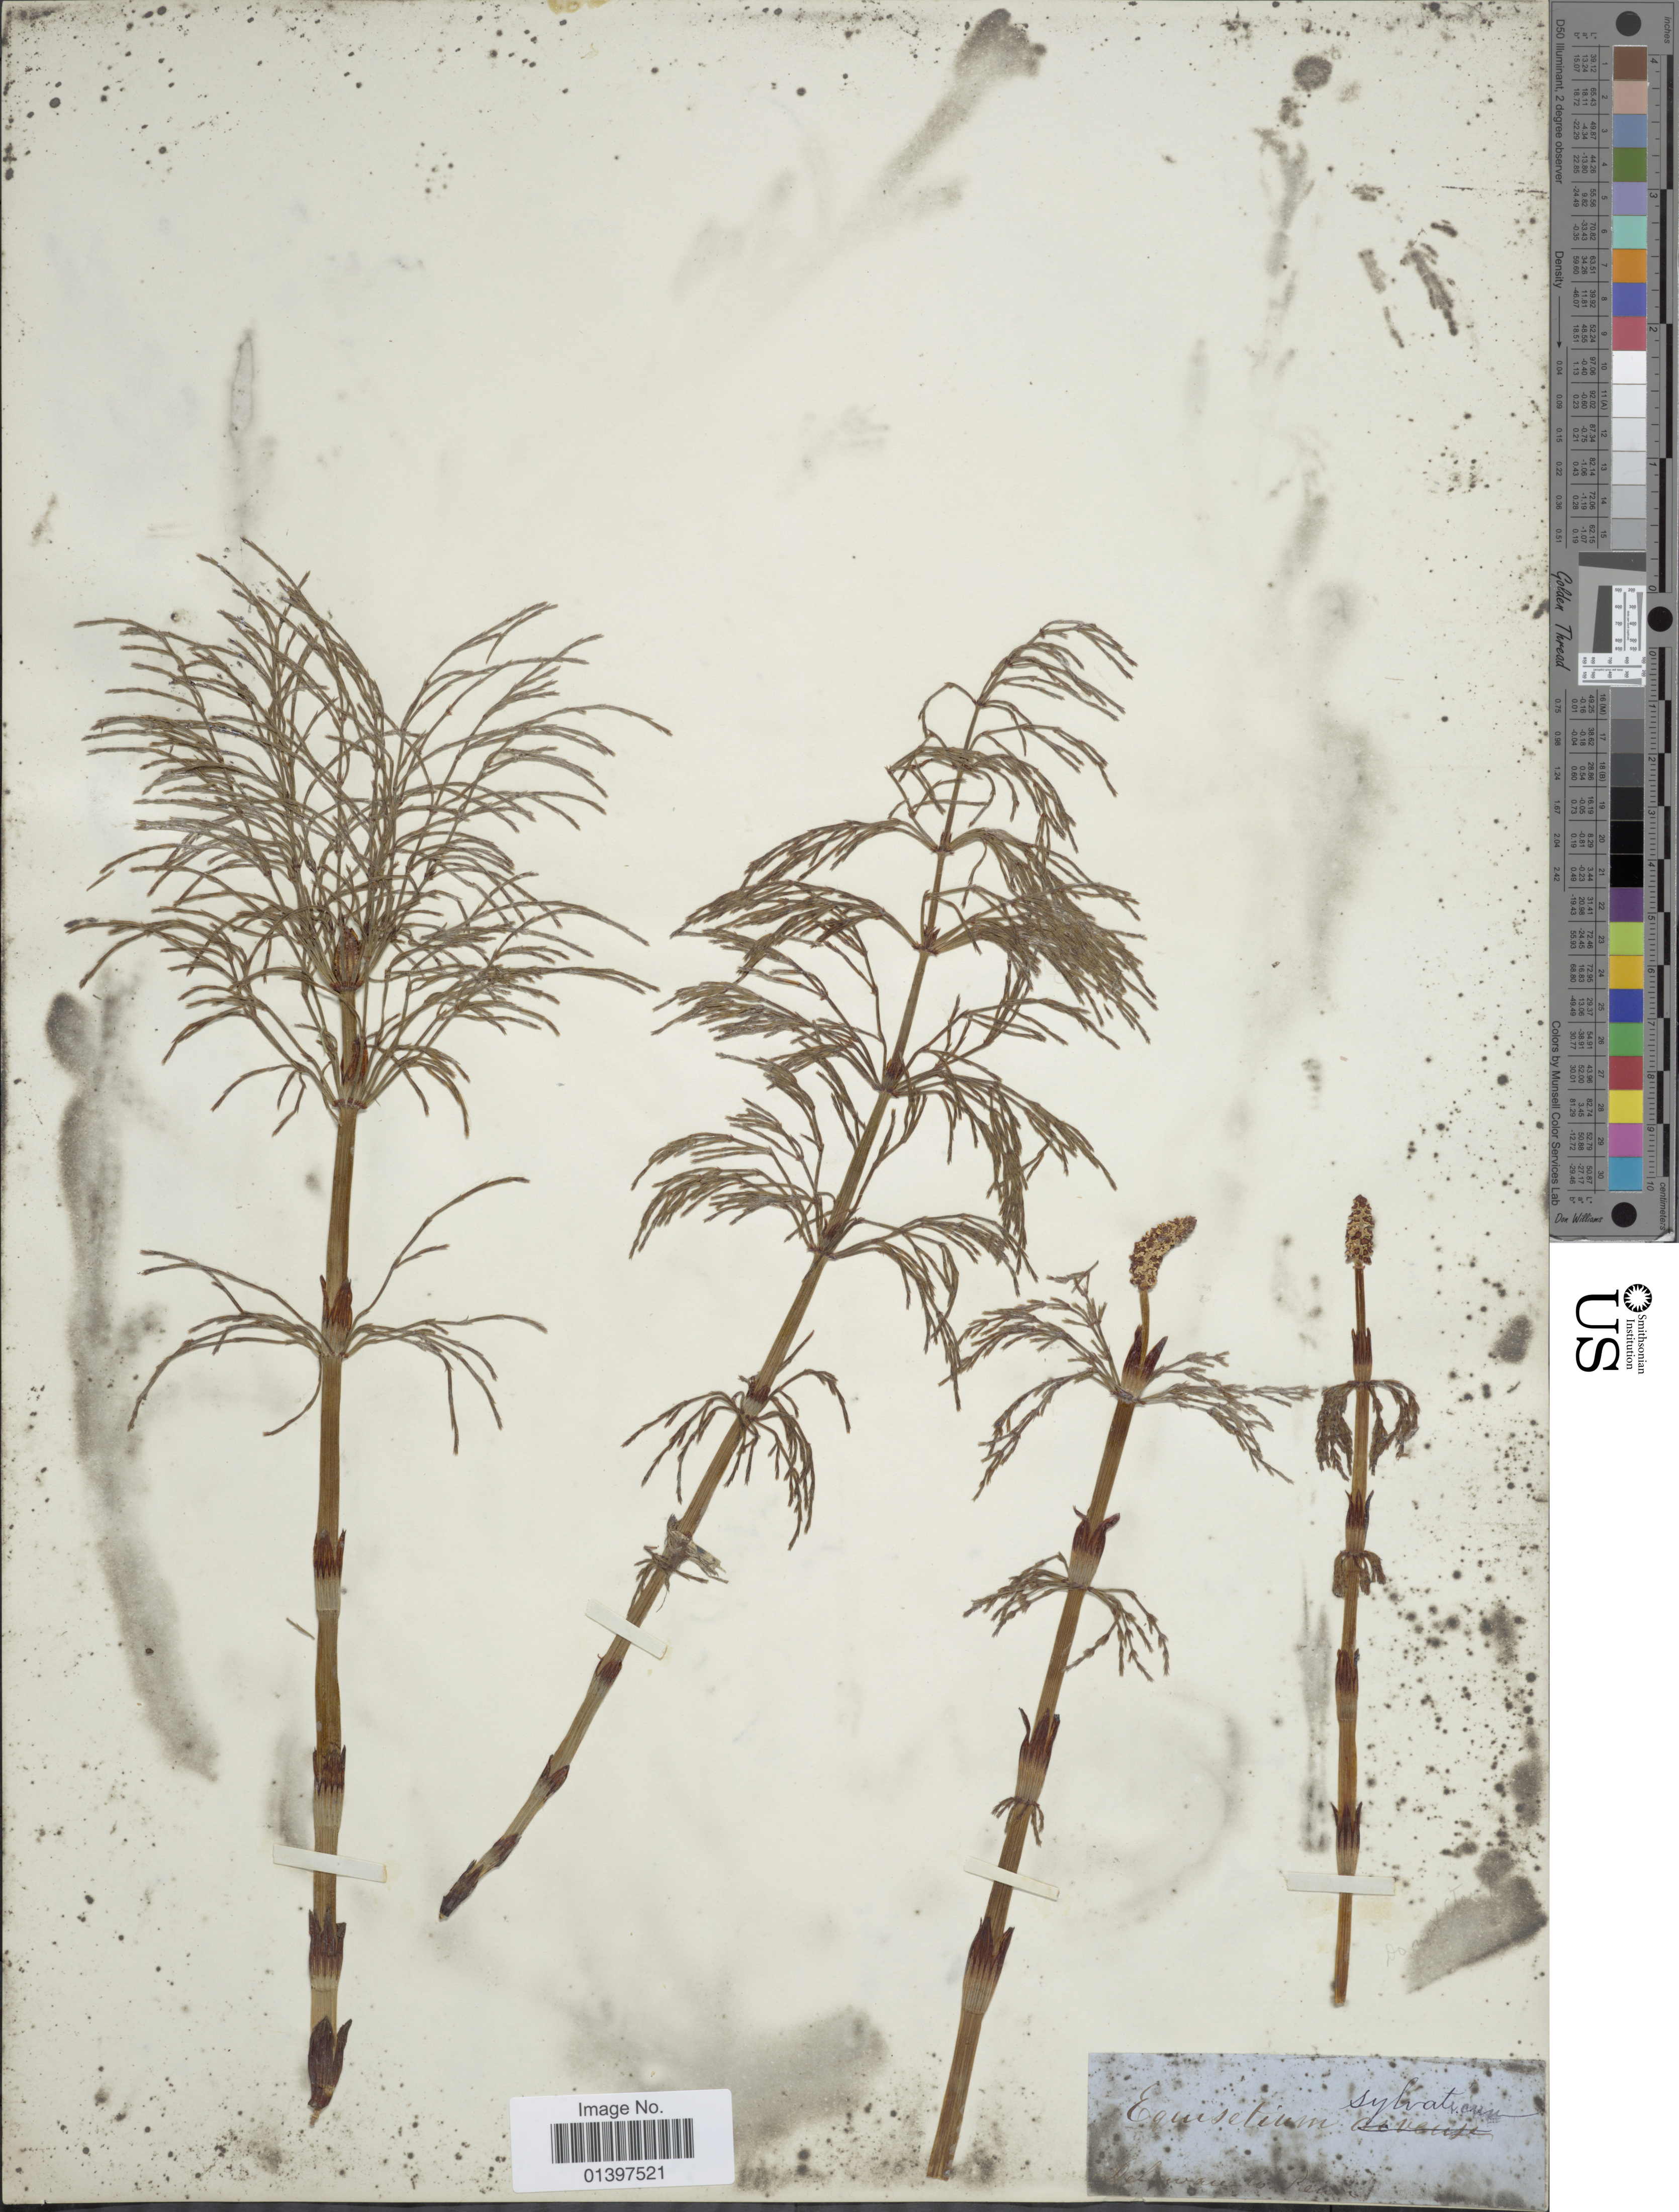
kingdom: Plantae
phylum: Tracheophyta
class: Polypodiopsida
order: Equisetales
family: Equisetaceae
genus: Equisetum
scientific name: Equisetum sylvaticum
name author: L.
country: United States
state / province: Pennsylvania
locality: Delaware Co.